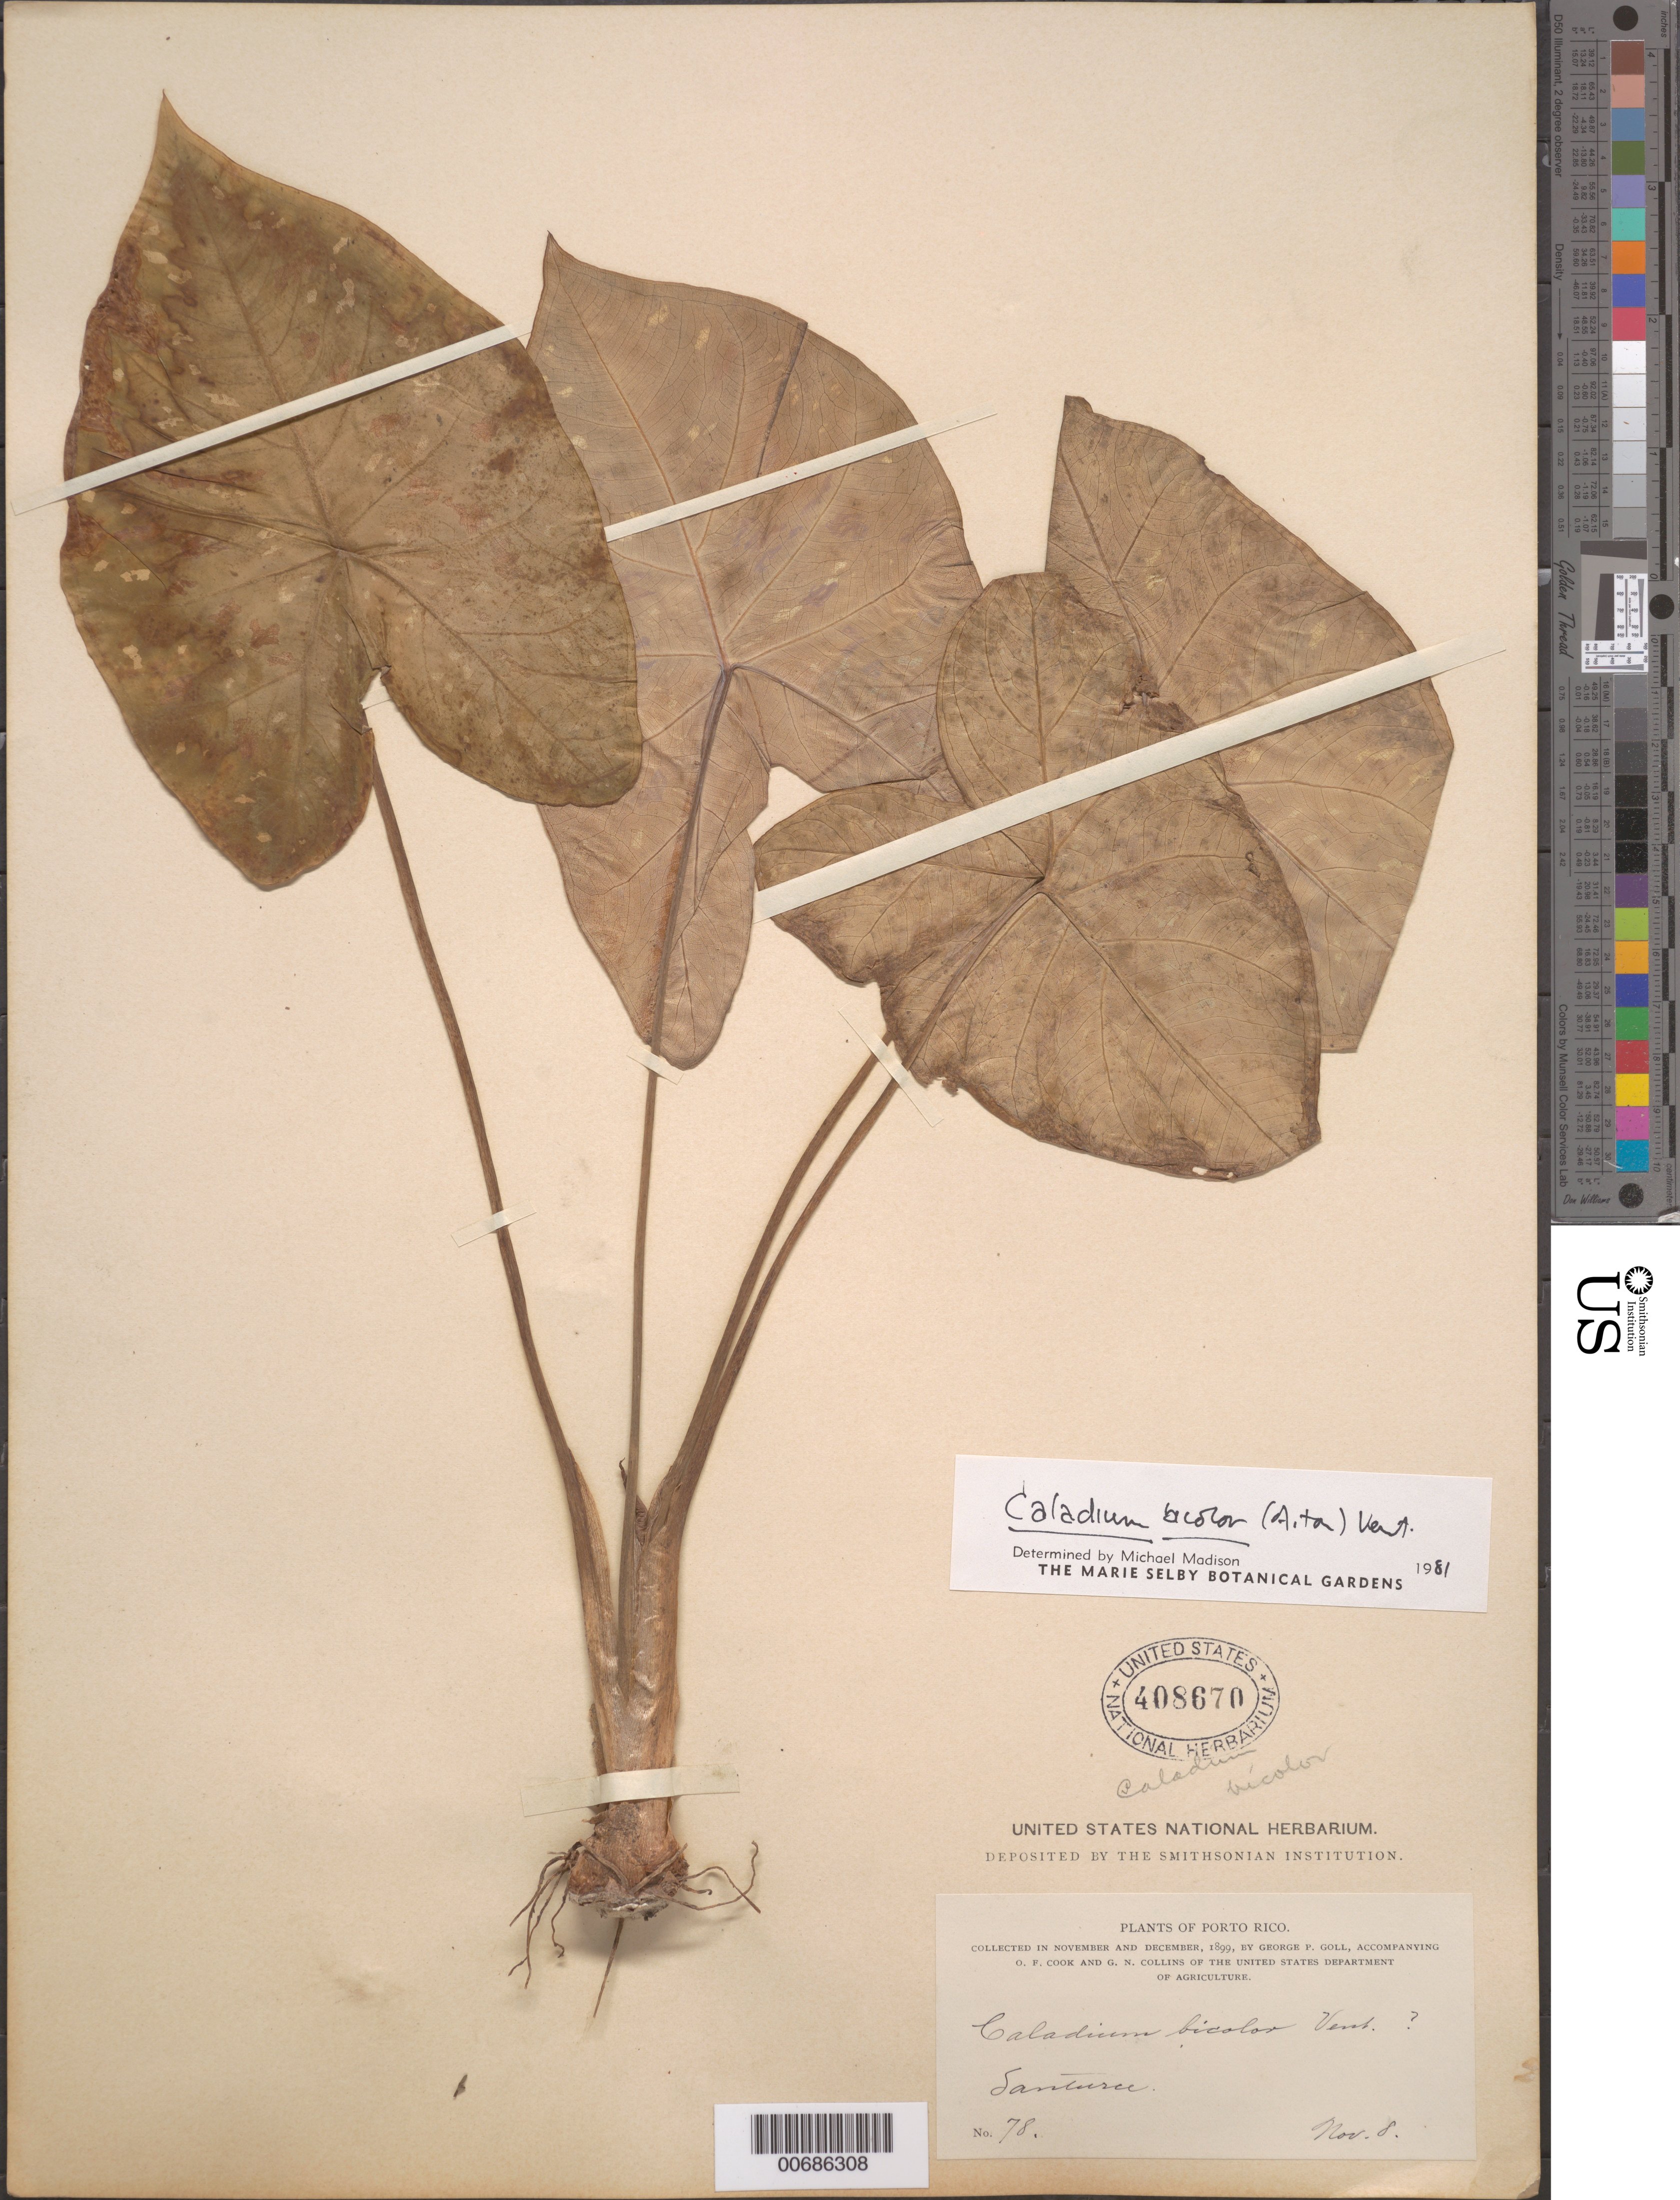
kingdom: Plantae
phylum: Tracheophyta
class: Liliopsida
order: Alismatales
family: Araceae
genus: Caladium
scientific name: Caladium bicolor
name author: (Aiton) Vent.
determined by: Madison, Michael T.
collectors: G. Goll, O. F. Cook & G. Collins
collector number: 78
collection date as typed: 08 Nov 1899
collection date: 1899-11-08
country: Puerto Rico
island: Greater Antilles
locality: Santuru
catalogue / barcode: US 408670